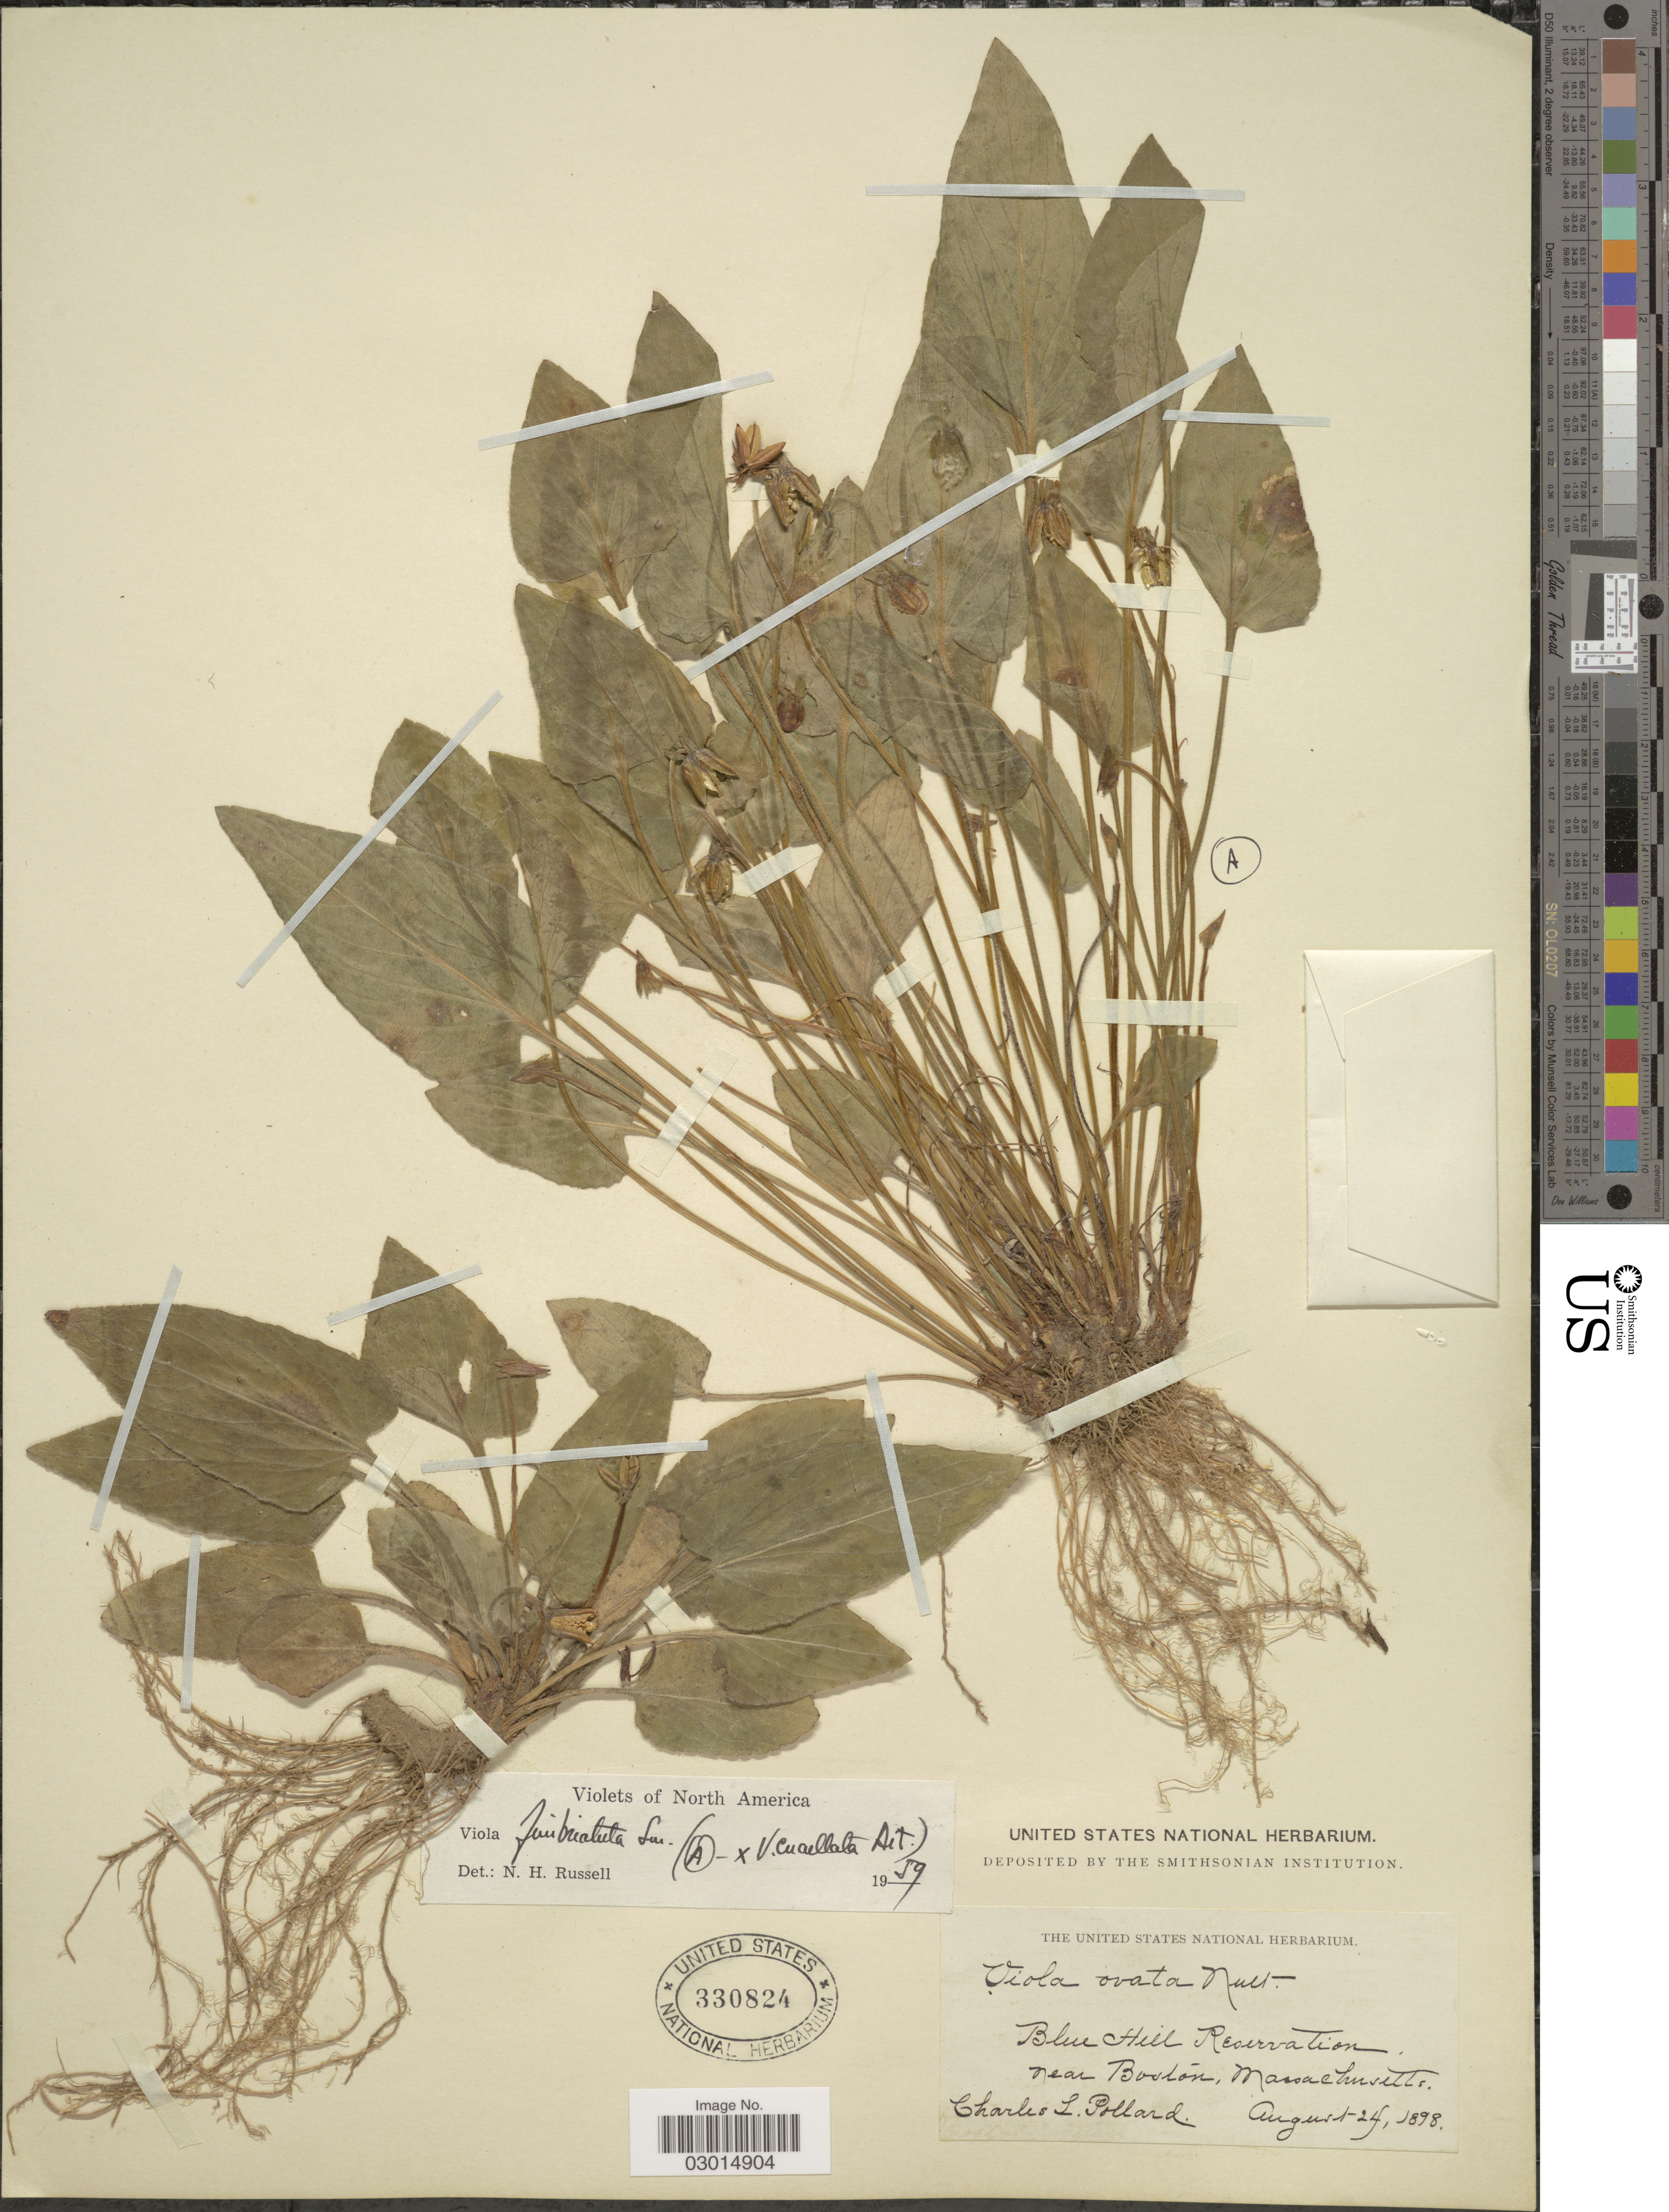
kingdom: Plantae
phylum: Tracheophyta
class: Magnoliopsida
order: Malpighiales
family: Violaceae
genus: Viola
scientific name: Viola fimbriatula x V. cucullata Aiton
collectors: C. L. Pollard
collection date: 1898-08-24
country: United States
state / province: Massachusetts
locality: Blue Hill Reservation near Boston.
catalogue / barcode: US 330824